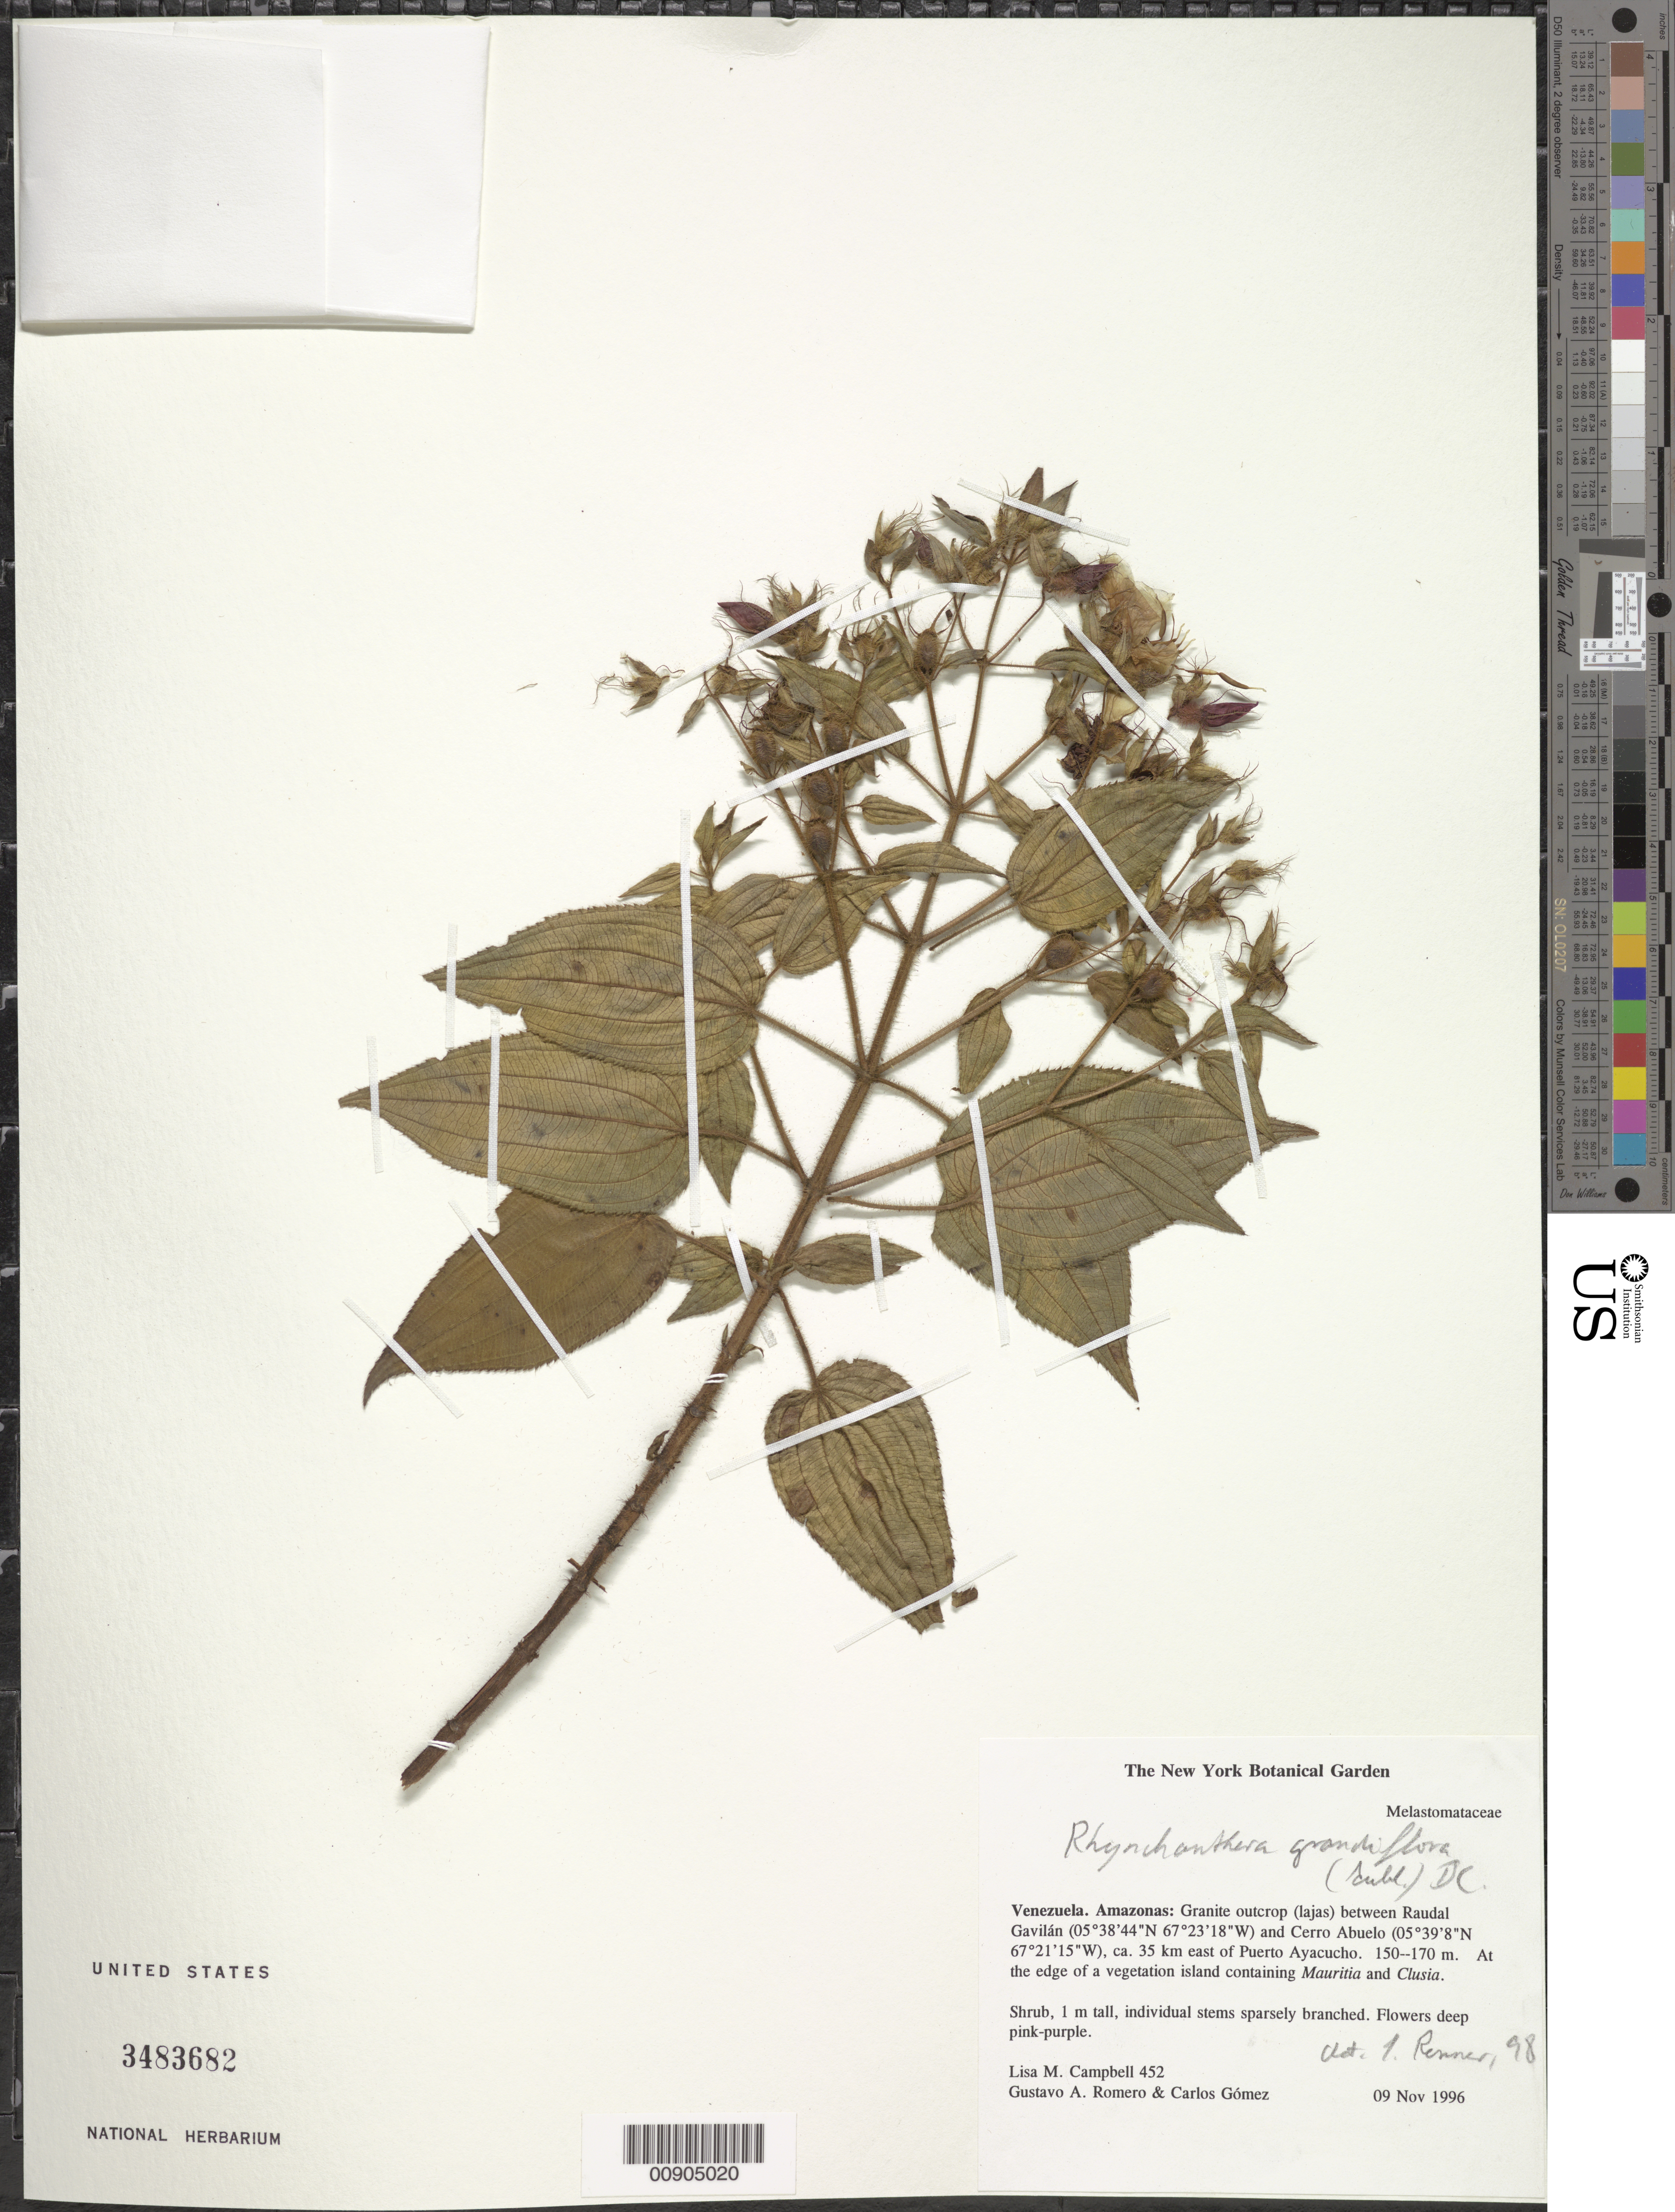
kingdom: Plantae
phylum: Tracheophyta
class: Magnoliopsida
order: Myrtales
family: Melastomataceae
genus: Rhynchanthera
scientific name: Rhynchanthera grandiflora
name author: (Aubl.) DC.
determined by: Renner, --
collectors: L. M. Campbell, G. A. Romero & C. Gómez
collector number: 452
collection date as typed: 9-Nov-96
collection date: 1996-11-09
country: Venezuela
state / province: Amazonas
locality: Raudal Gavilán to Cerro Abuelo, ca. 35 km E of Puerto Ayacucho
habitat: Edge of vegetation island containing Mauritia and Clusia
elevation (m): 150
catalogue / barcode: US 3483682